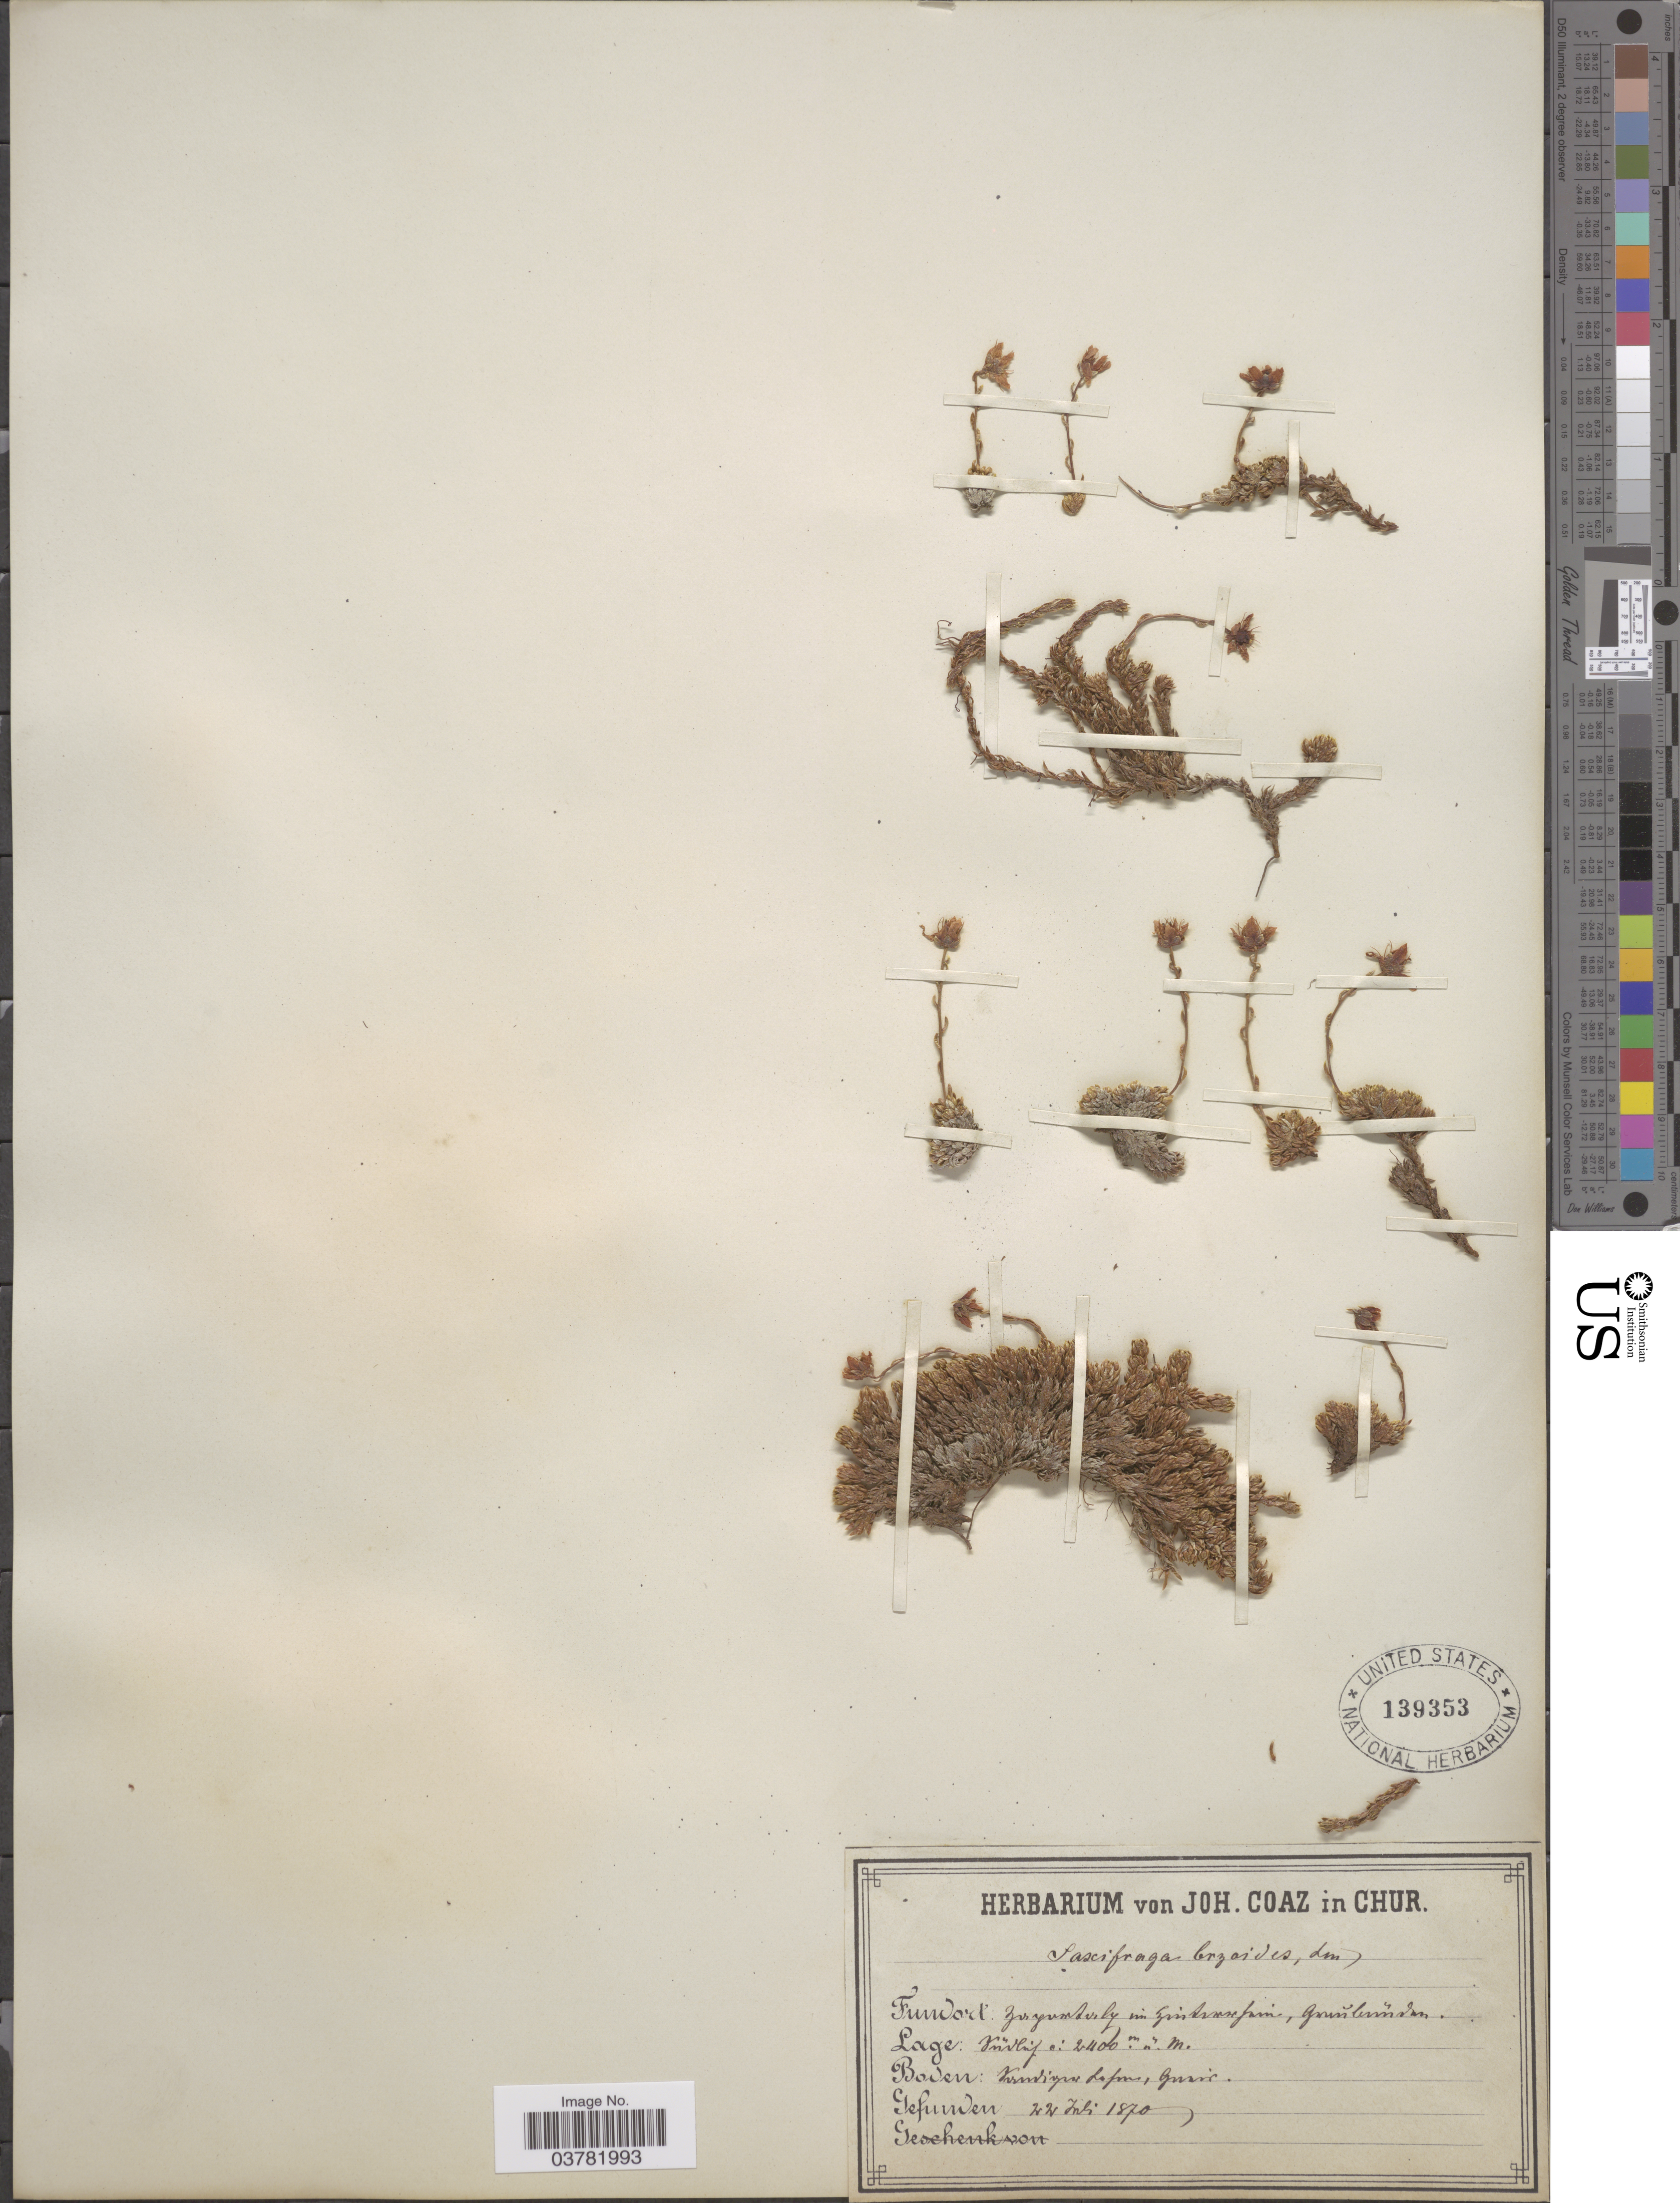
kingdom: Plantae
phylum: Tracheophyta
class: Magnoliopsida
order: Saxifragales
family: Saxifragaceae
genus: Saxifraga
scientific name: Saxifraga bryoides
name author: L.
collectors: ex herb. von Joh. Coaz in Chur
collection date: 1870-07-22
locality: [illegible text] in [illegible text]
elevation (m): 2400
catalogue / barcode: US 139353